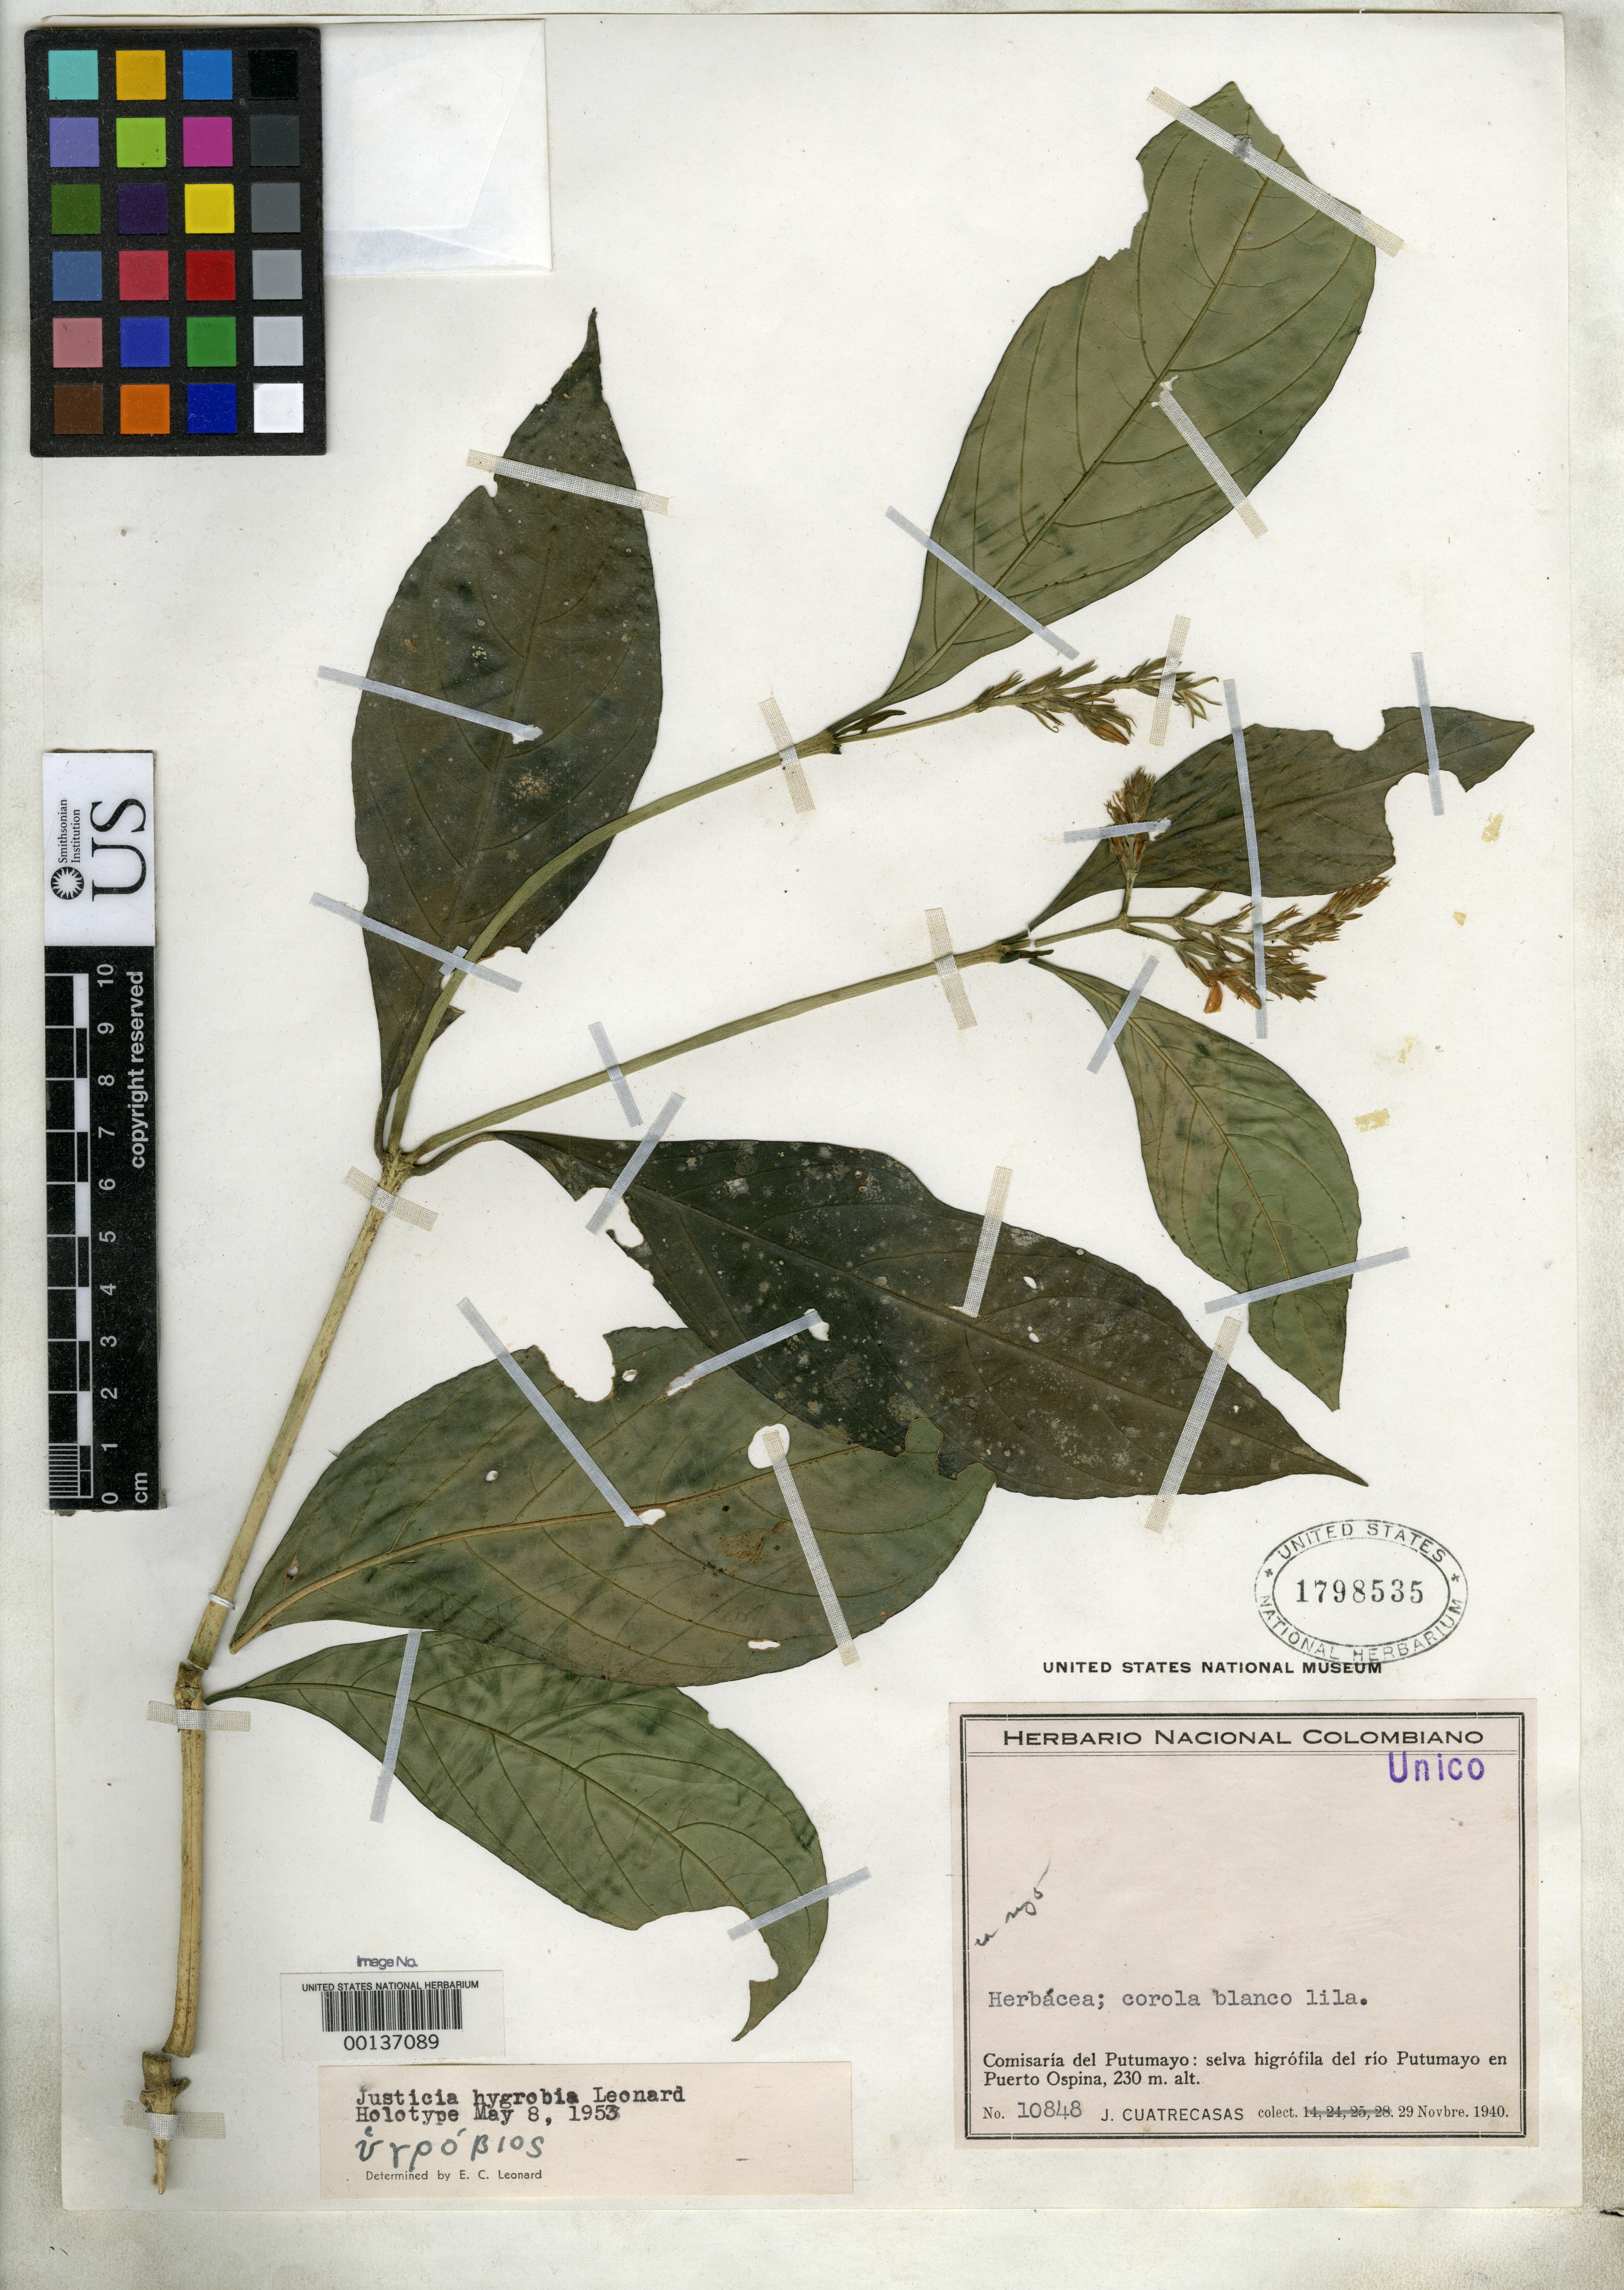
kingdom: Plantae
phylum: Tracheophyta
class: Magnoliopsida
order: Lamiales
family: Acanthaceae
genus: Justicia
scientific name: Justicia hygrobia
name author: Leonard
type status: Holotype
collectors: J. Cuatrecasas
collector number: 10848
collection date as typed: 29 Nov 1940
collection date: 1940-11-29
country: Colombia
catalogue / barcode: US 1798535